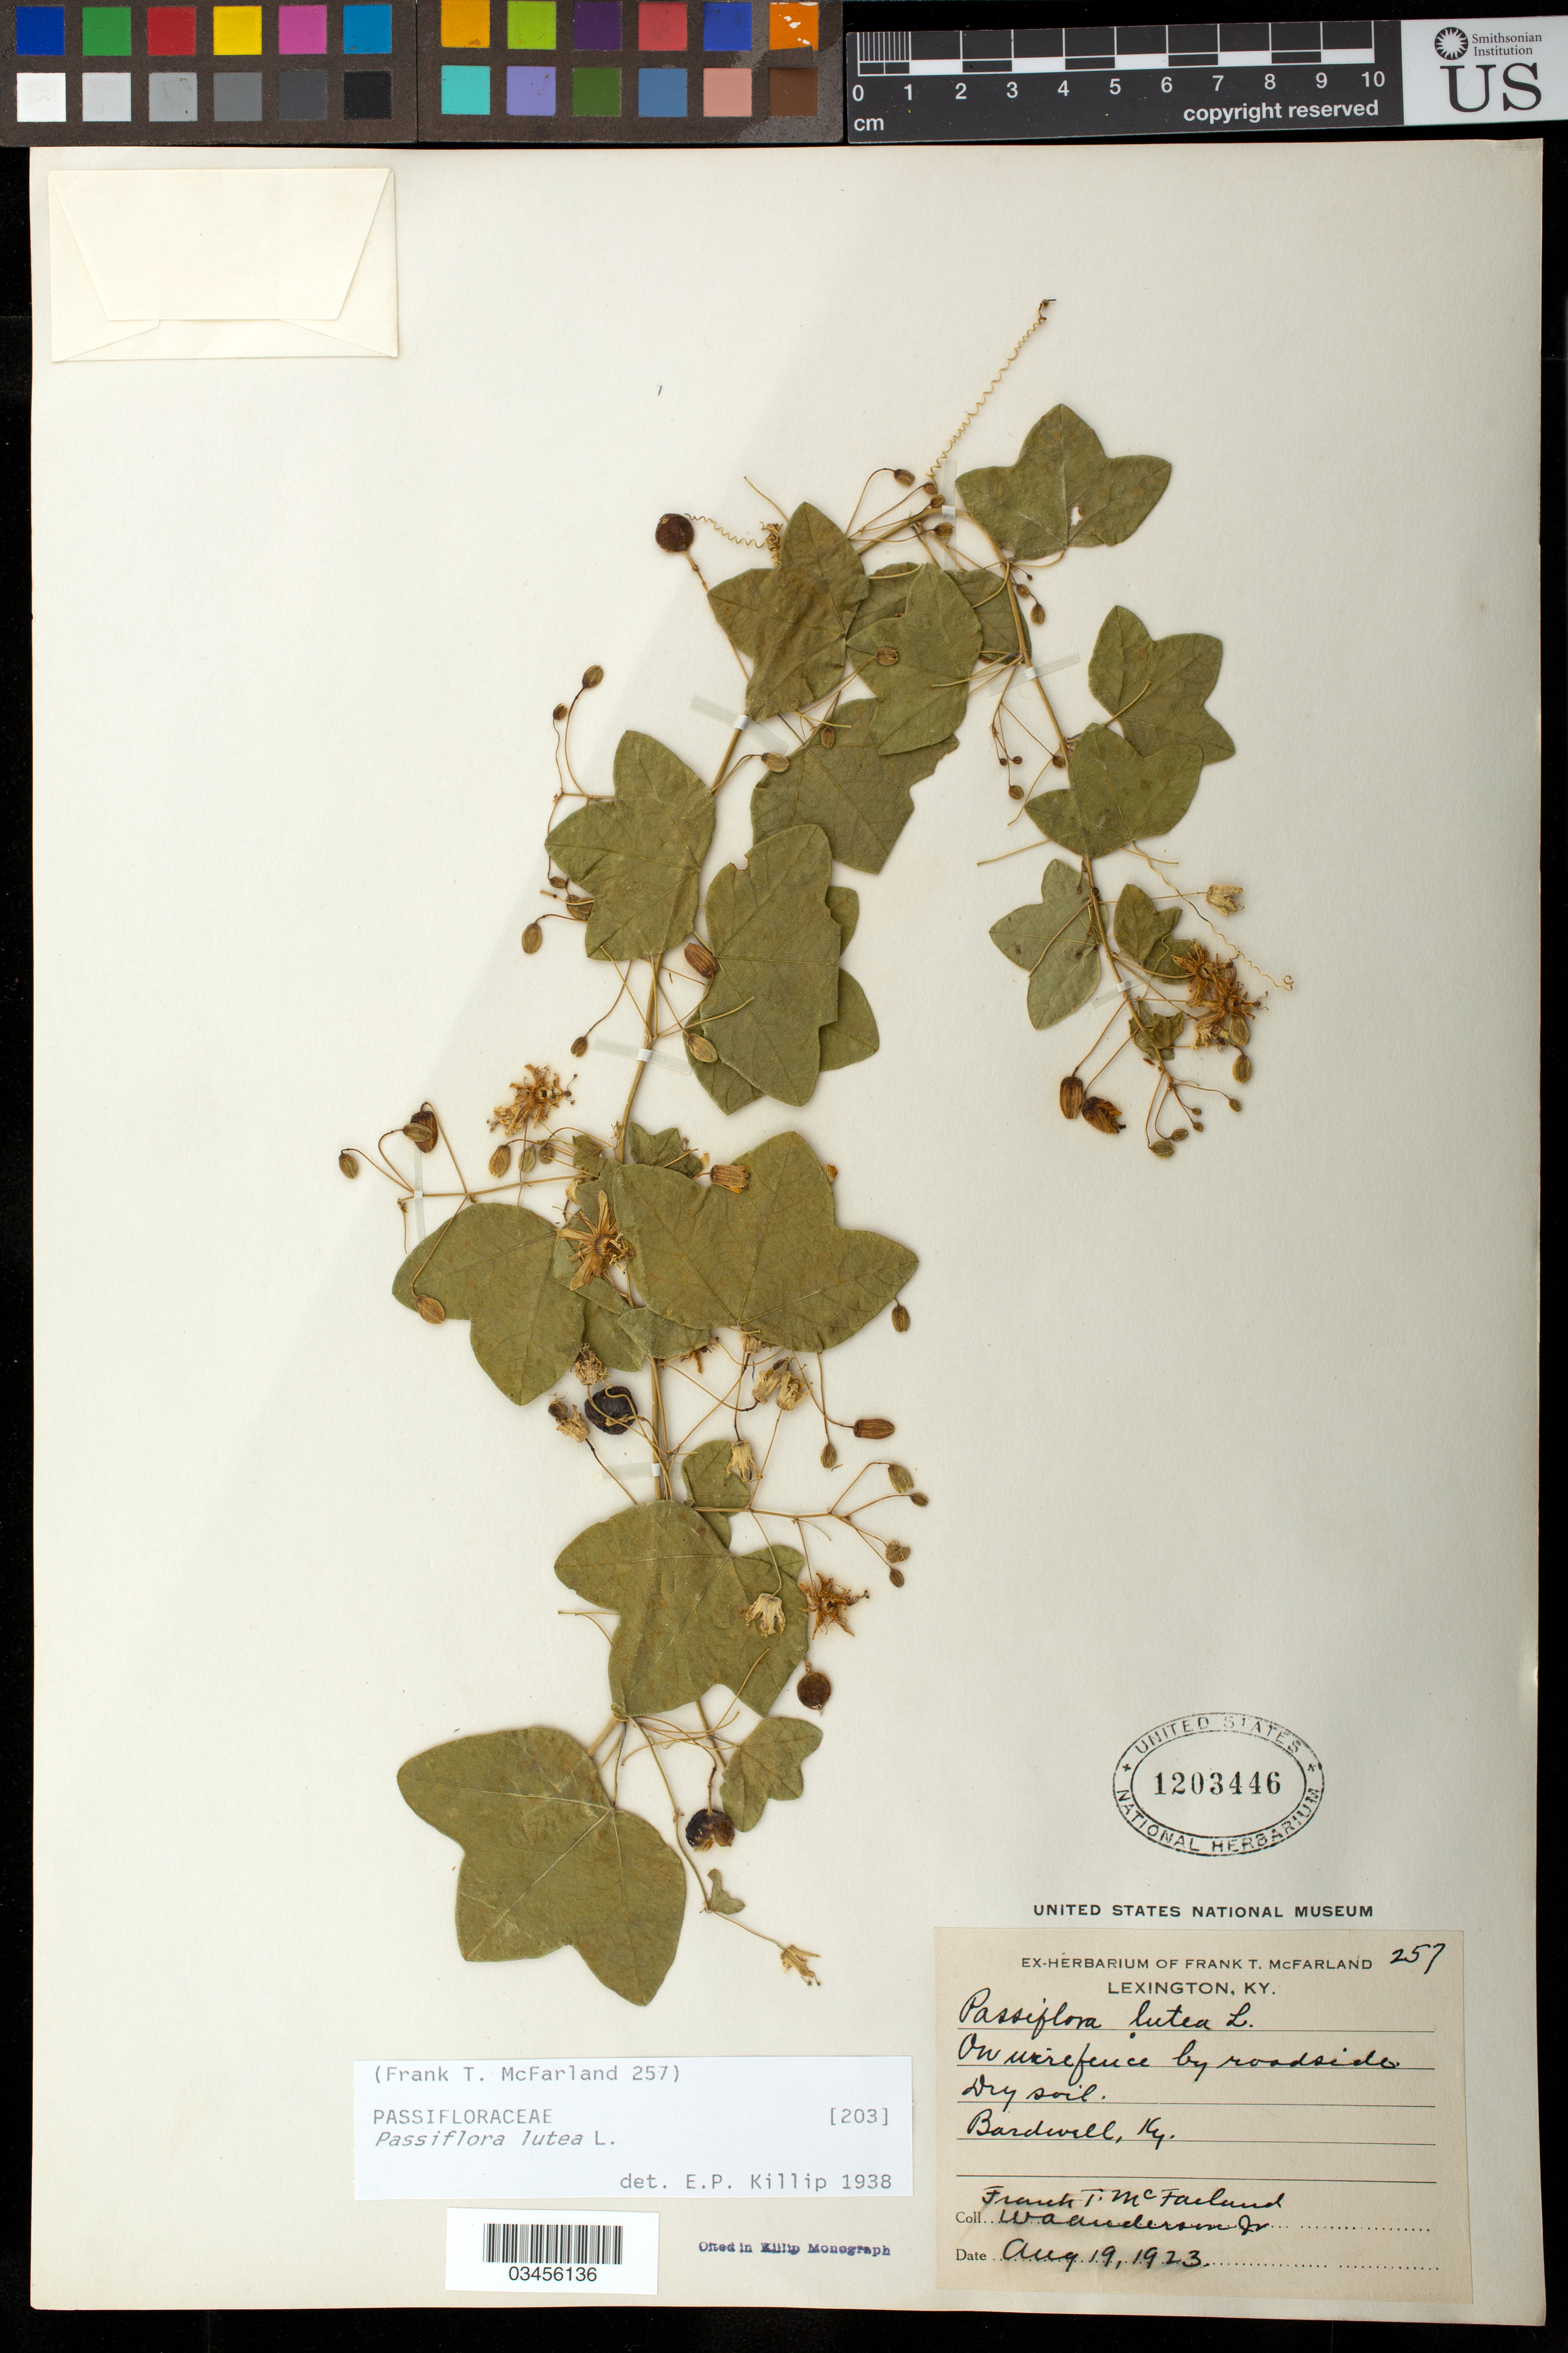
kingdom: Plantae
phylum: Tracheophyta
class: Magnoliopsida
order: Malpighiales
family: Passifloraceae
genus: Passiflora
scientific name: Passiflora lutea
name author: L.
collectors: F. McFarland & W. A. Anderson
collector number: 257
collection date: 1923-08-19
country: United States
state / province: Kentucky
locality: Bardwell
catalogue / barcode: US 1203446